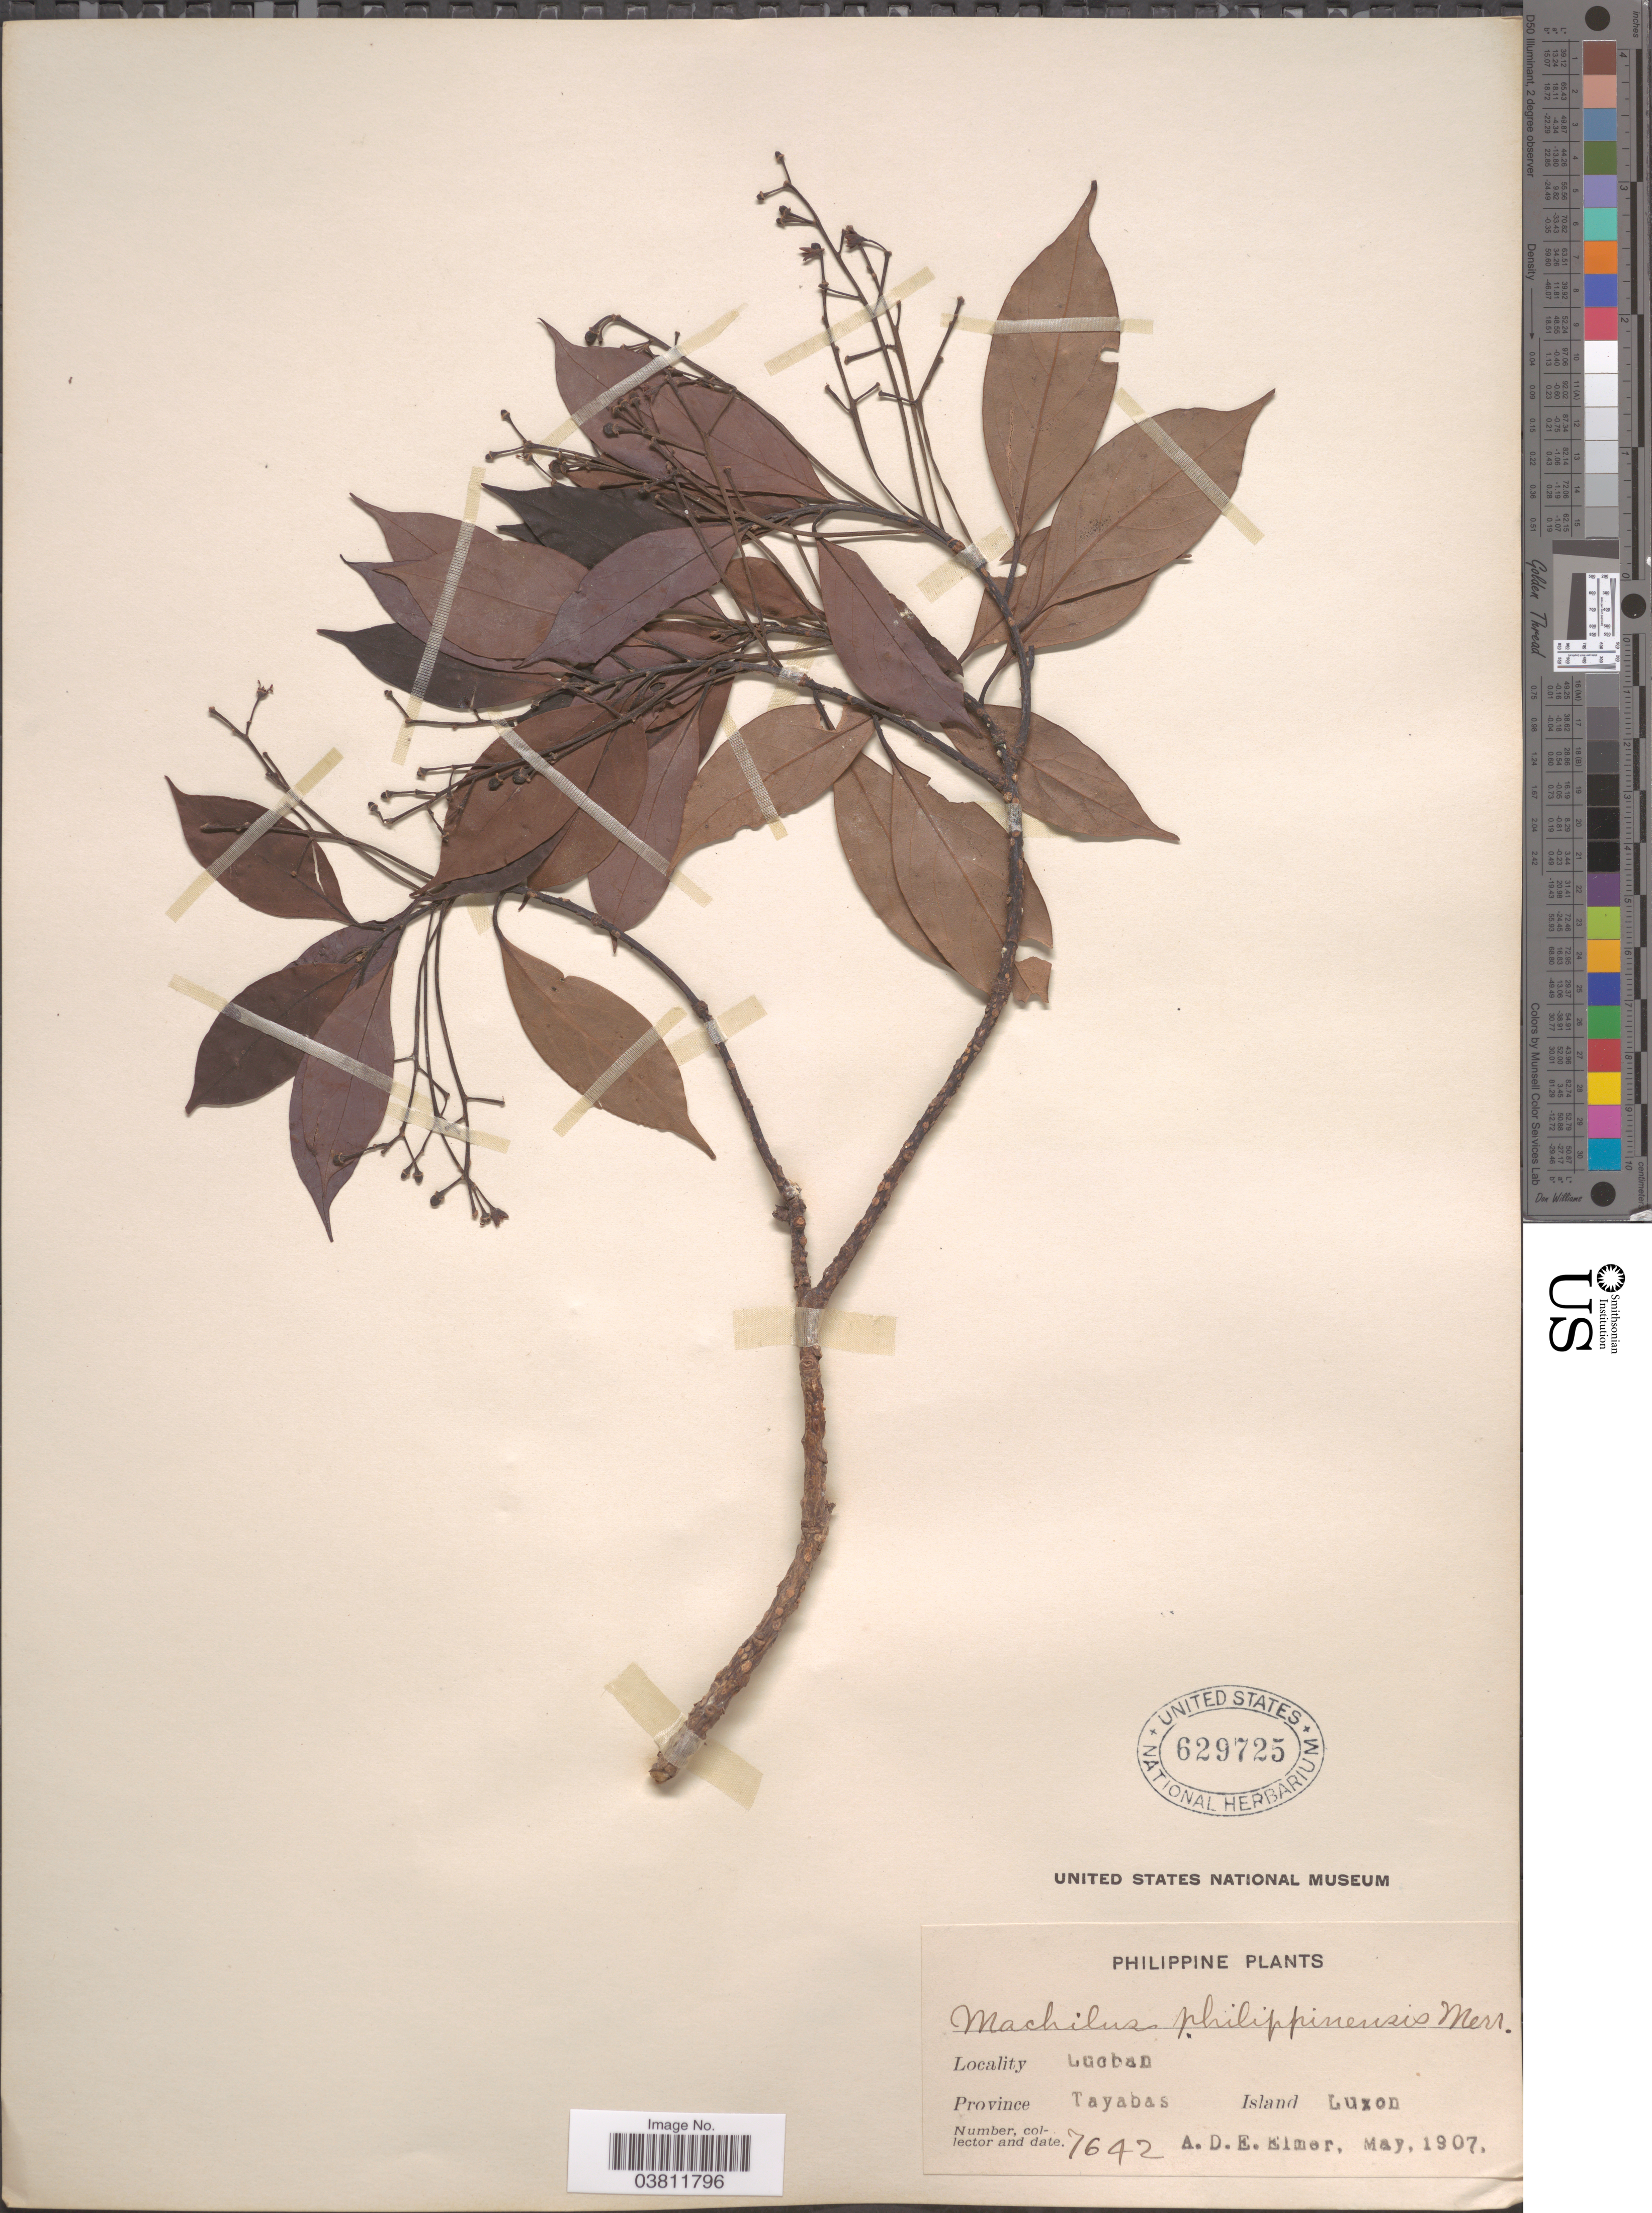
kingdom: Plantae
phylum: Tracheophyta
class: Magnoliopsida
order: Laurales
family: Lauraceae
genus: Machilus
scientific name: Machilus philippinensis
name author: Merr.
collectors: A. D. E. Elmer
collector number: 7642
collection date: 1907-05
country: Philippines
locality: Lucban, Province Tayabas, Island Luzon.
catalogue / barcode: US 629725